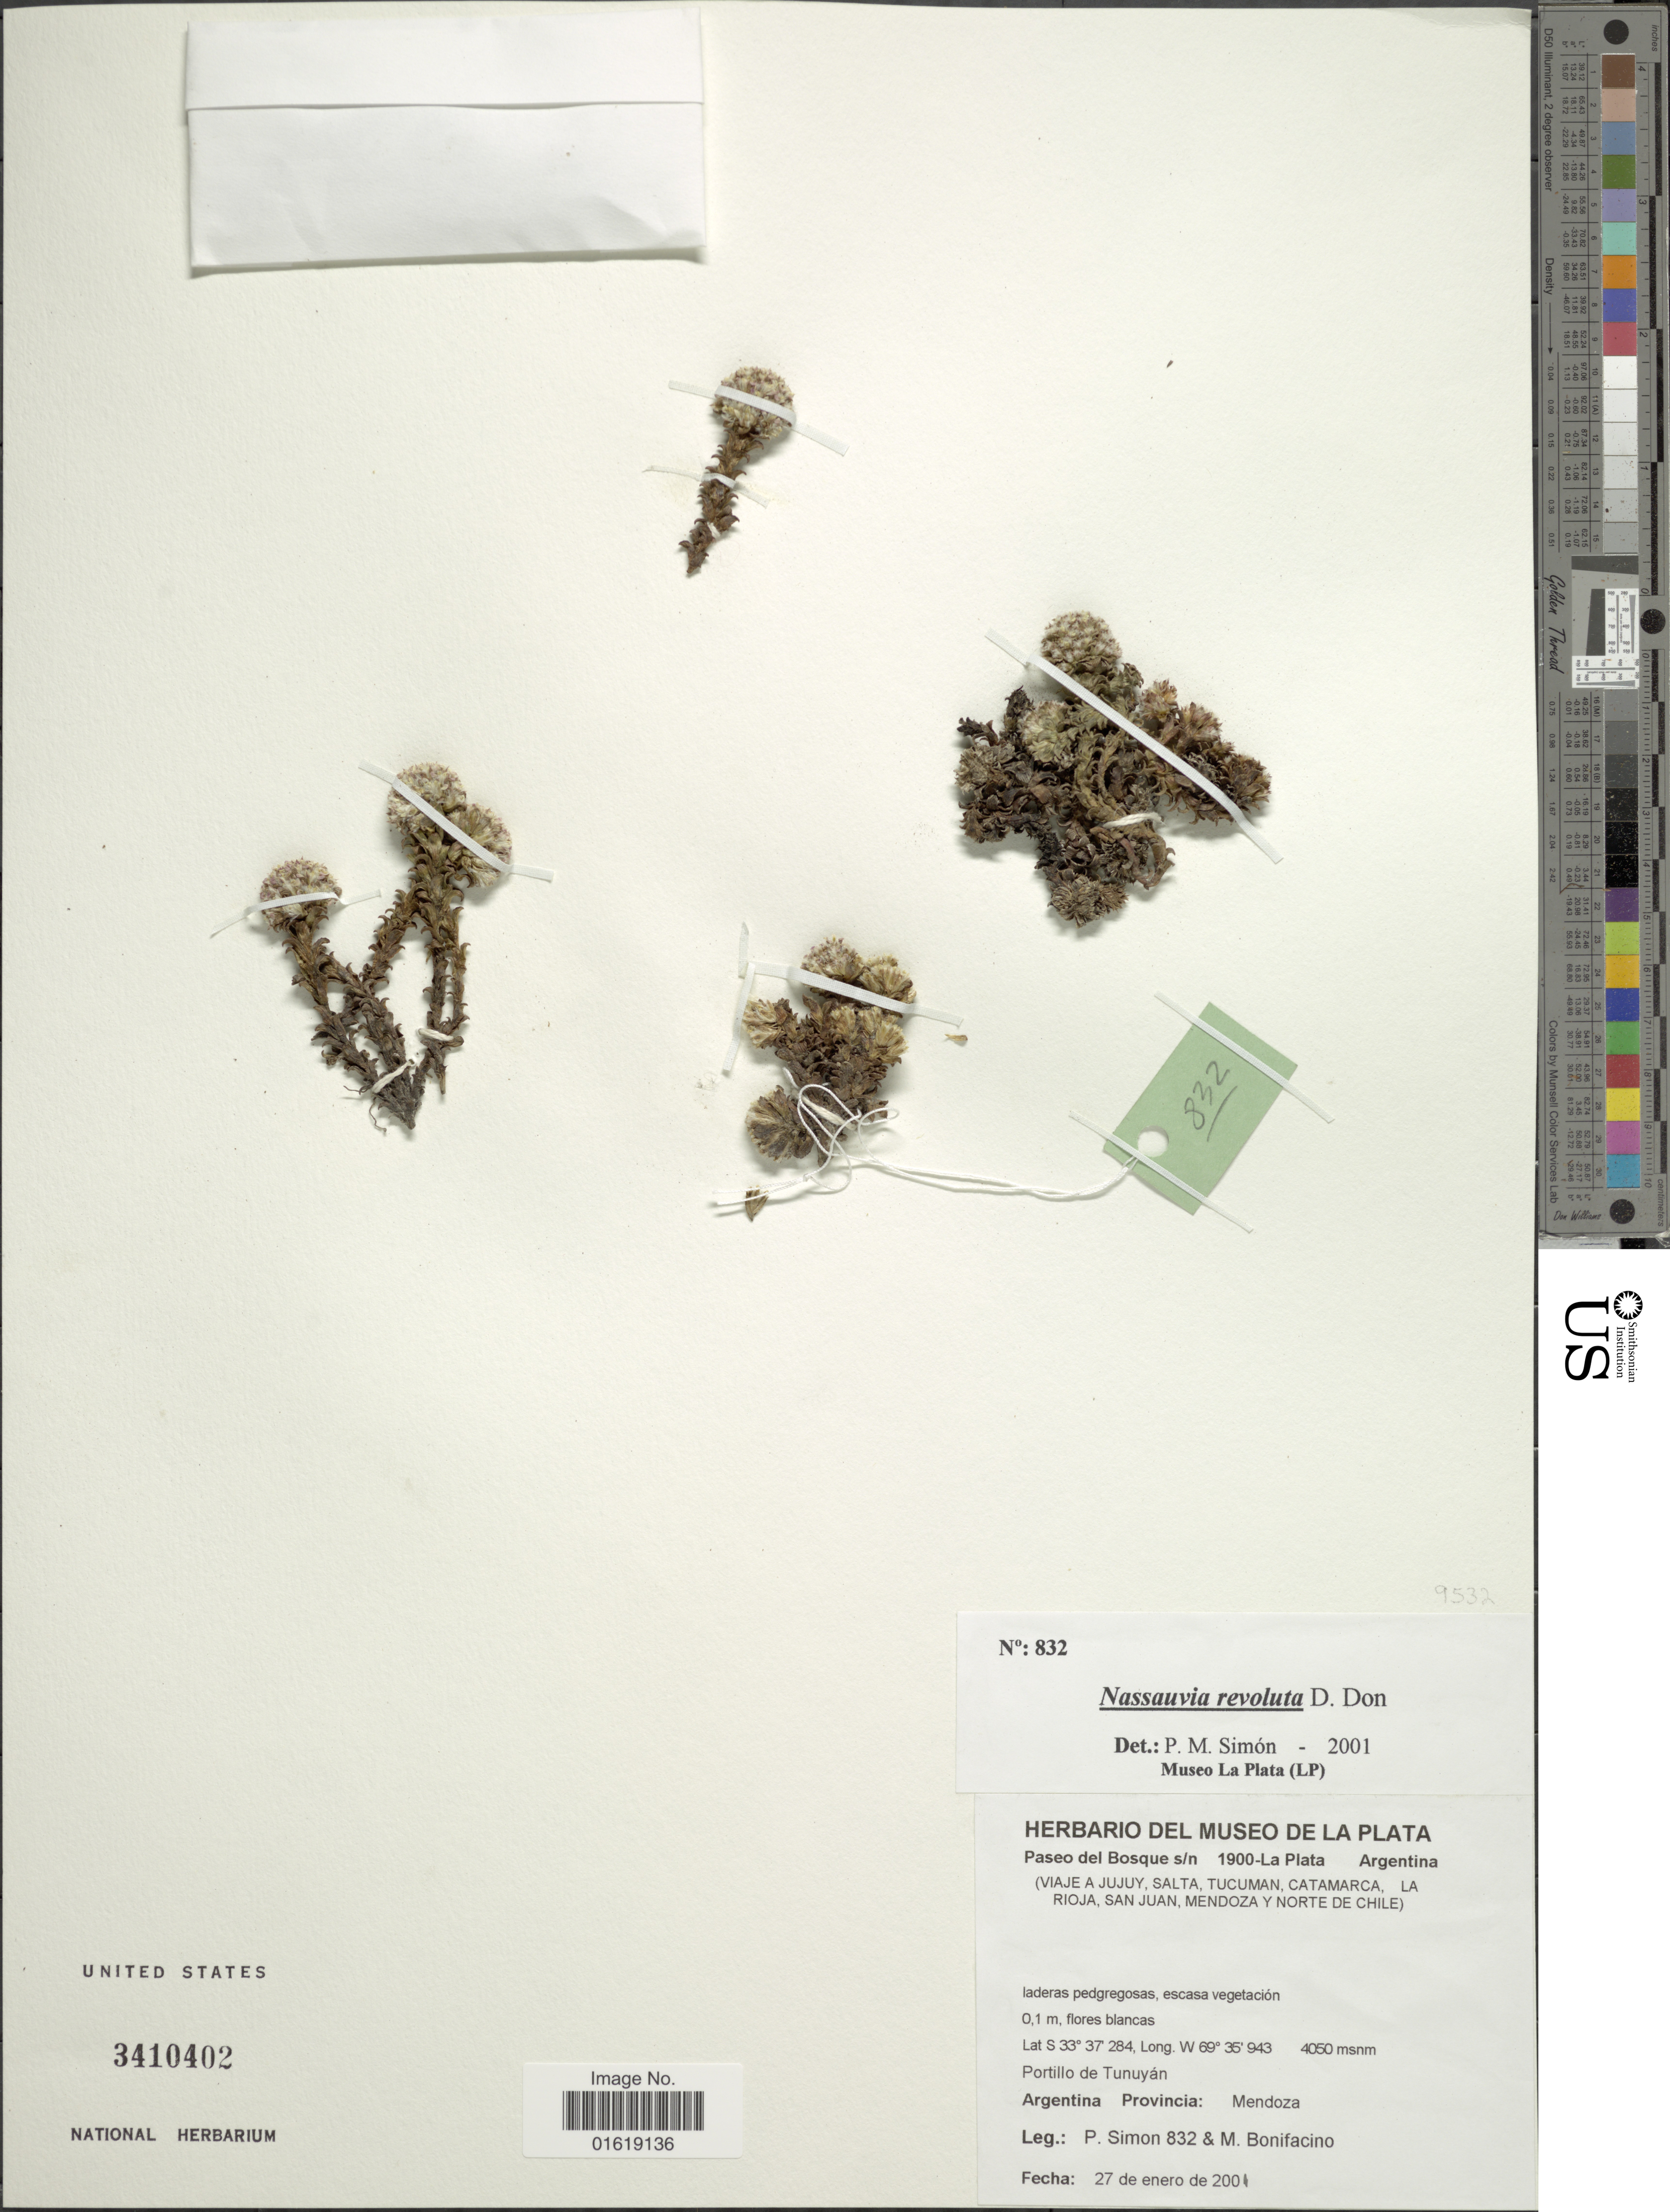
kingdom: Plantae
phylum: Tracheophyta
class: Magnoliopsida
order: Asterales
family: Asteraceae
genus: Nassauvia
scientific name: Nassauvia revoluta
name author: D. Don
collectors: P. Simon & M. Bonifacino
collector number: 832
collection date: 2001-01-27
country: Argentina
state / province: Mendoza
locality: Portillo de Tunuyán. Argentina. Provincia: Mendoza.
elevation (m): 4050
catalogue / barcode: US 3410402